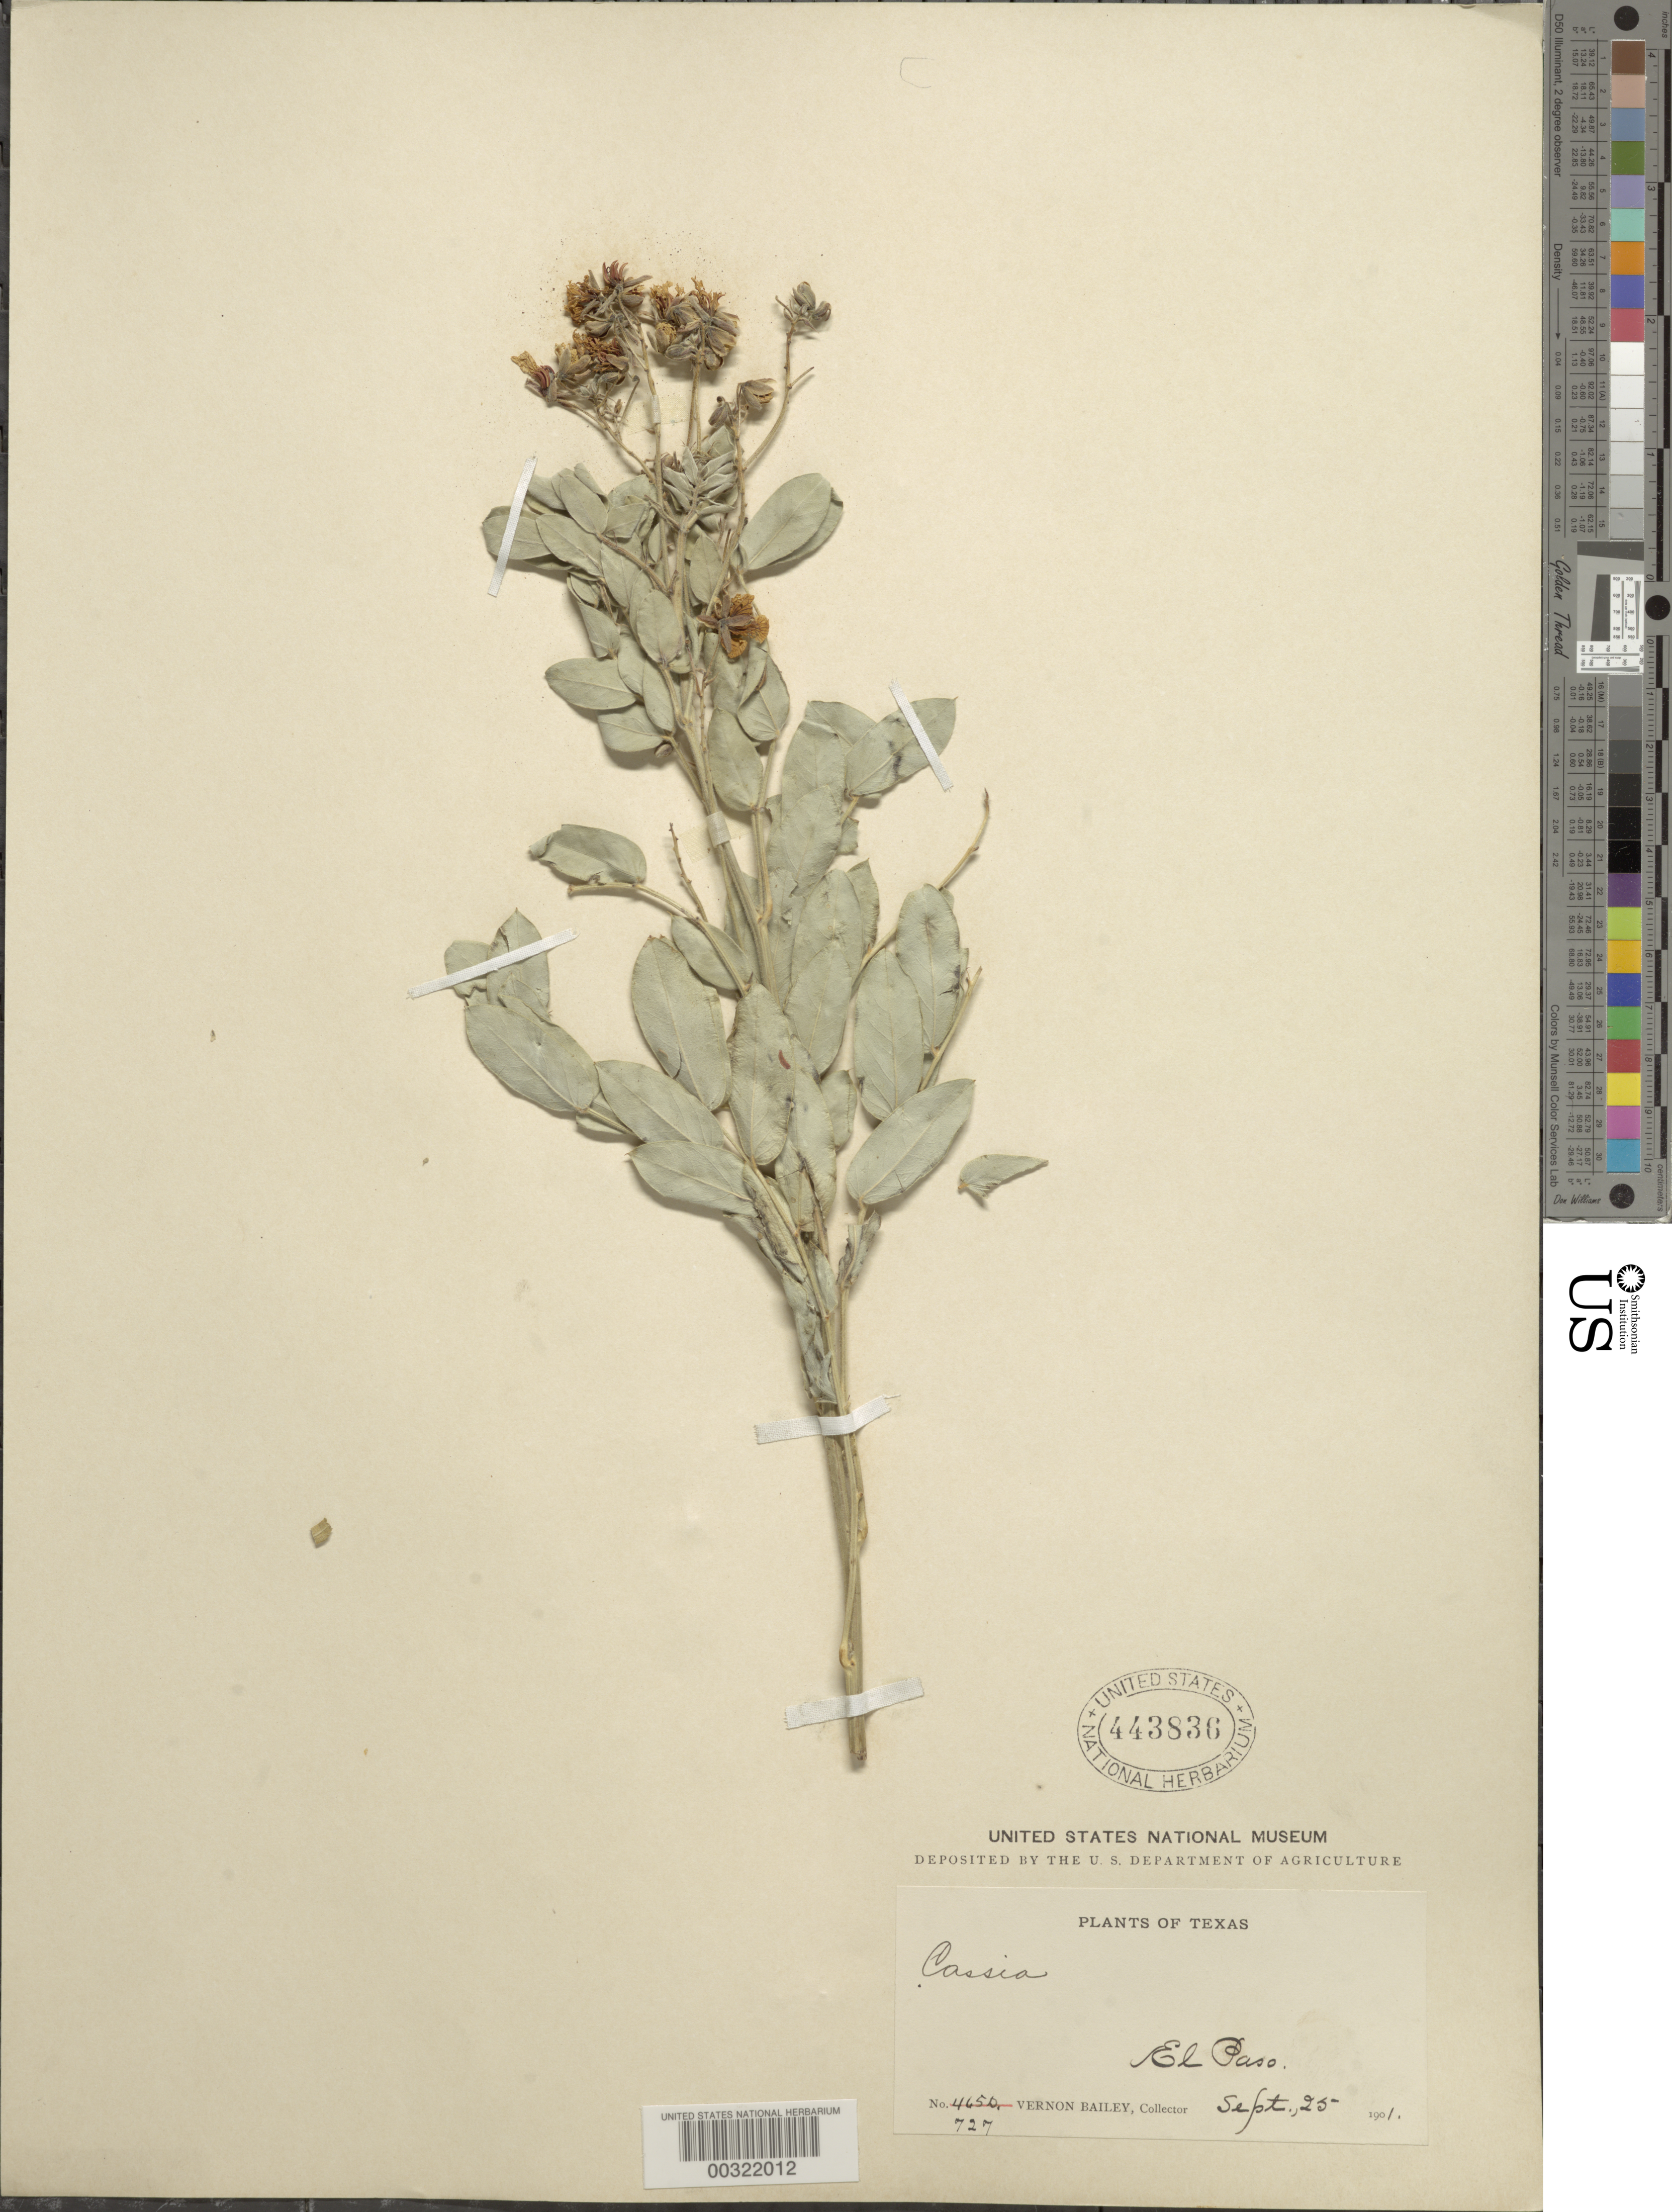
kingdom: Plantae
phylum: Tracheophyta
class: Magnoliopsida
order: Fabales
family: Fabaceae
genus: Senna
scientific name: Senna lindheimeriana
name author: (Scheele) H.S. Irwin & Barneby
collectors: V. O. Bailey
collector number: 727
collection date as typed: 25 Sep 1901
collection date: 1901-09-25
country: United States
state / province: Texas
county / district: El Paso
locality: El Paso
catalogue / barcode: US 443836